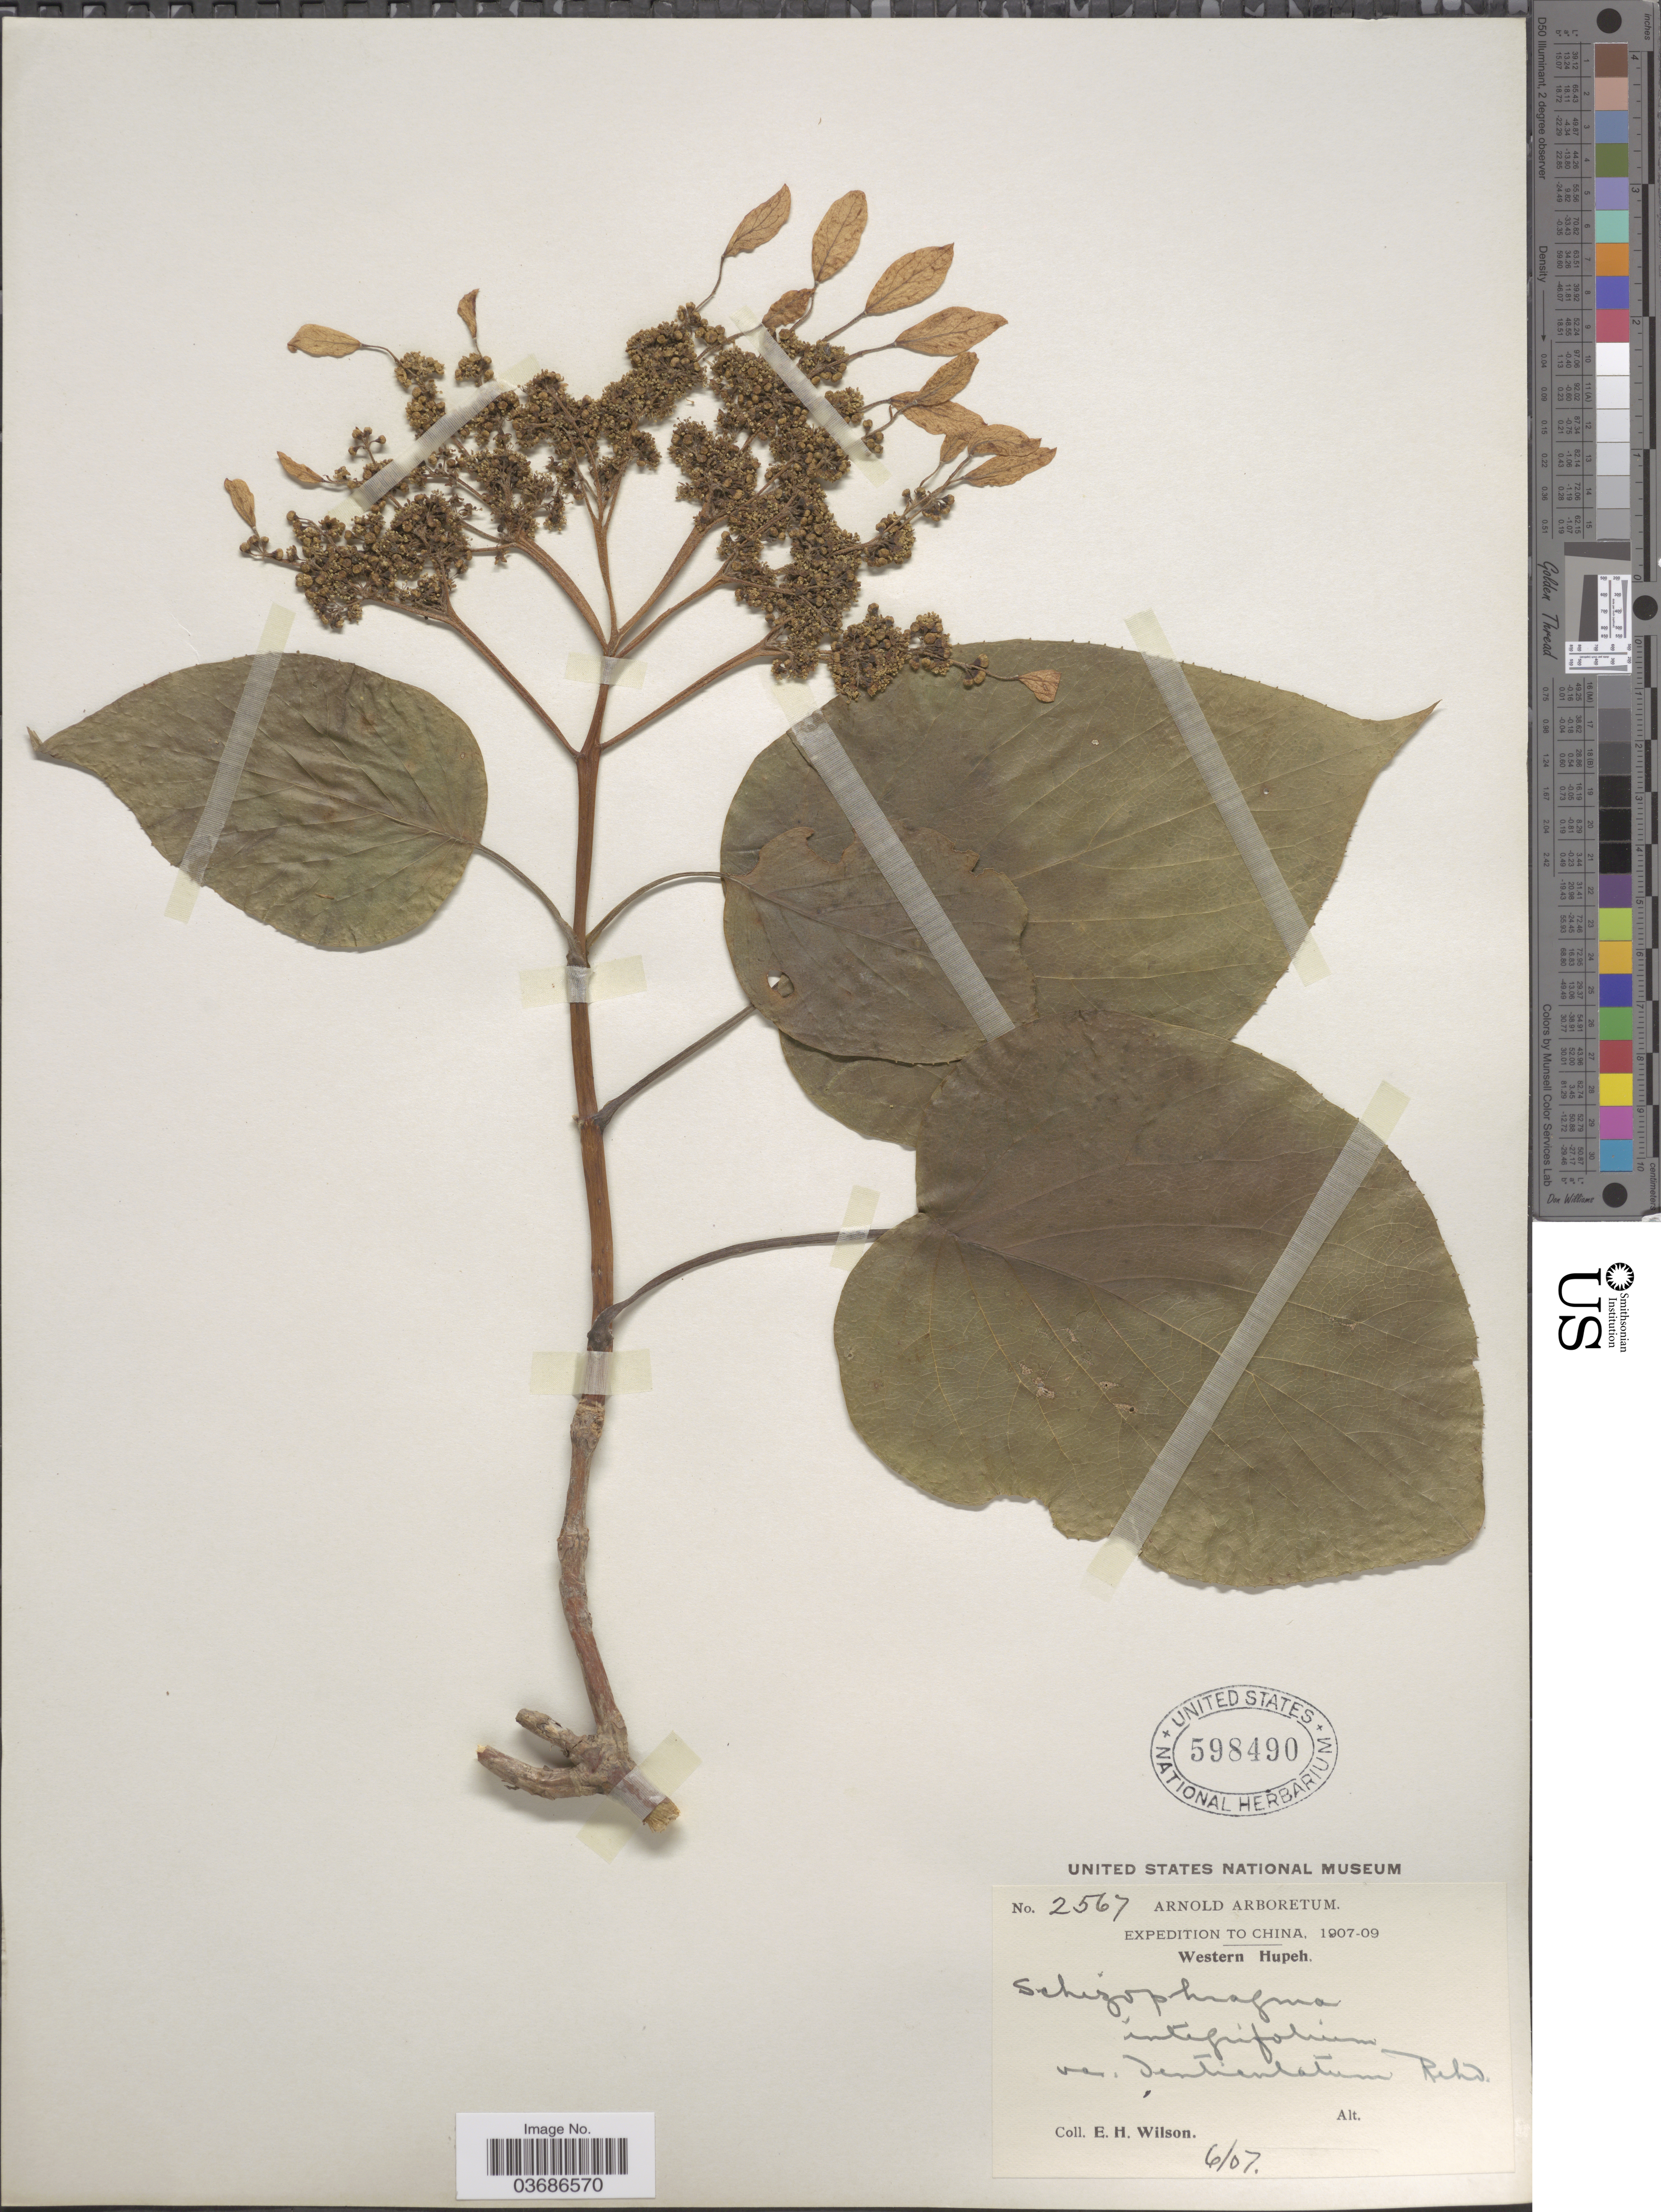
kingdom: Plantae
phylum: Tracheophyta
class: Magnoliopsida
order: Cornales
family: Hydrangeaceae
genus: Hydrangea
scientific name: Hydrangea ampla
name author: (Chun) Y. De Smet & Granados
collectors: E. Wilson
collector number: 2567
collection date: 1907-06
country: China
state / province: Hubei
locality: Expedition to China, 1907-09. Western Hupeh.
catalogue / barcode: US 598490